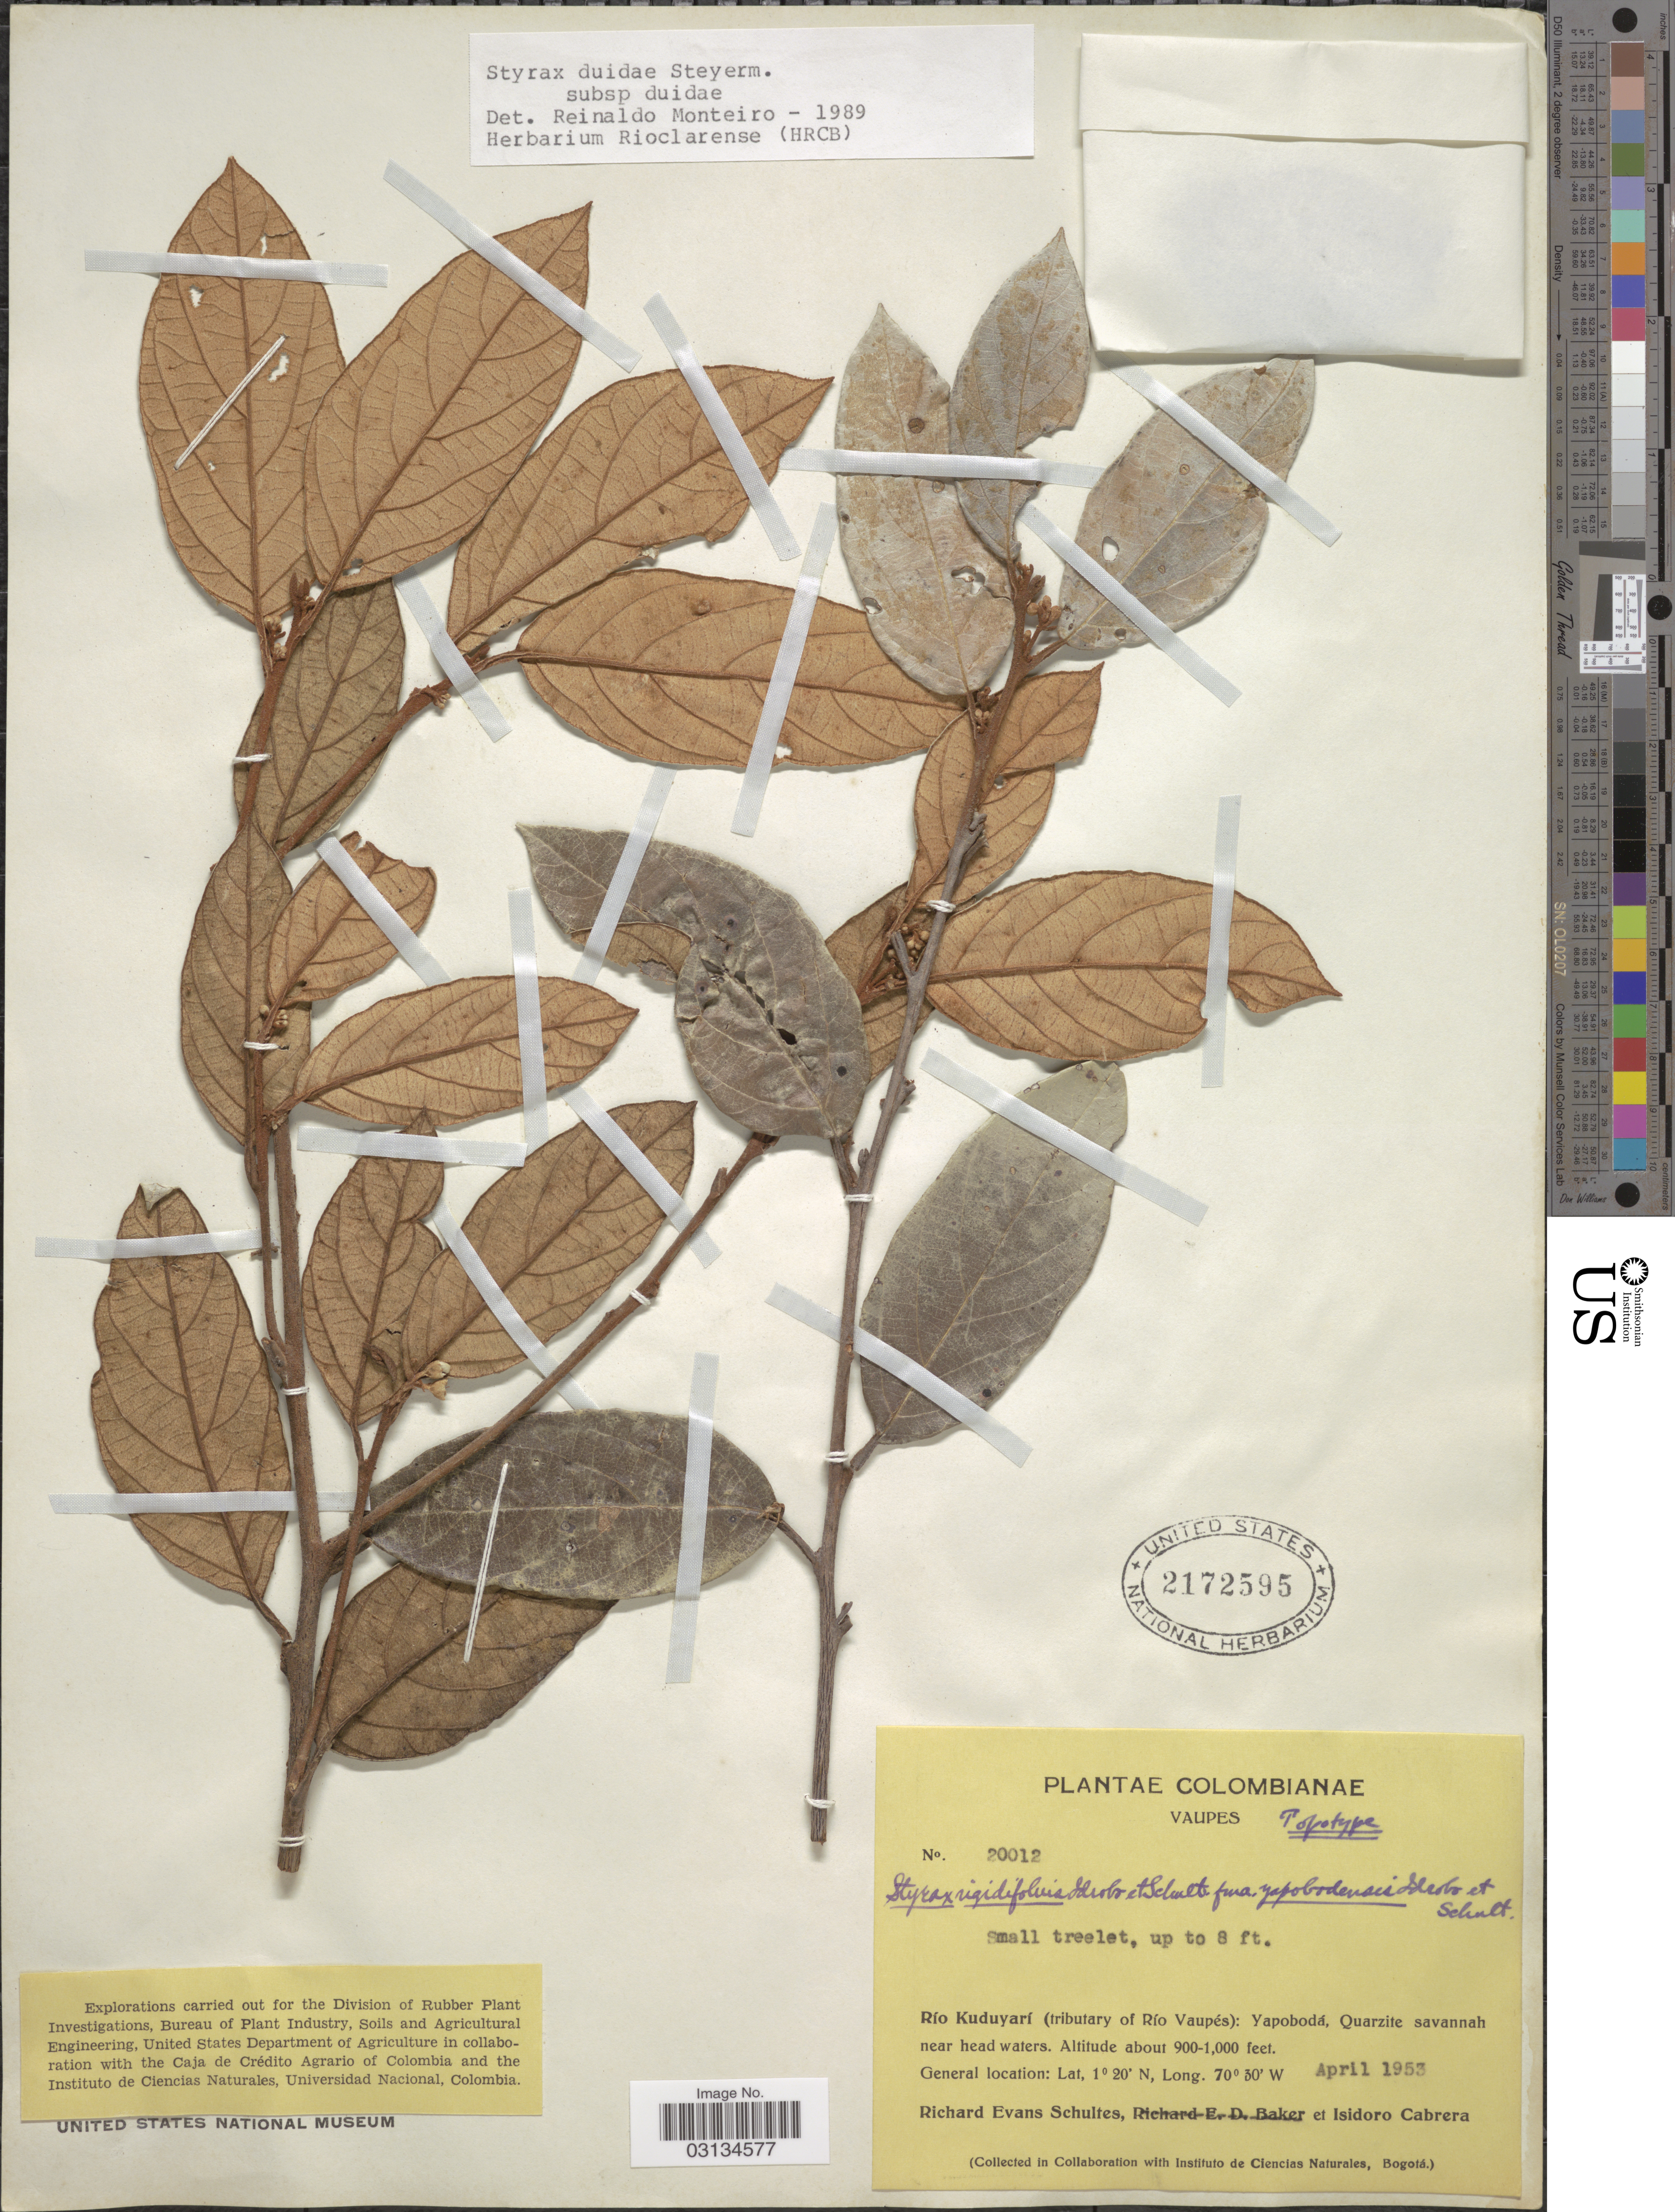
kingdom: Plantae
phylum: Tracheophyta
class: Magnoliopsida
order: Ericales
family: Styracaceae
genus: Styrax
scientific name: Styrax duidae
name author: Steyerm.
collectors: R. E. Schultes & I. Cabrera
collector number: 20012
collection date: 1953-04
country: Colombia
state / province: Vaupés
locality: Río Kuduyarí (tributary of Río Vaupés): Yapobodá.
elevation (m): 274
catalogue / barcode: US 2172595